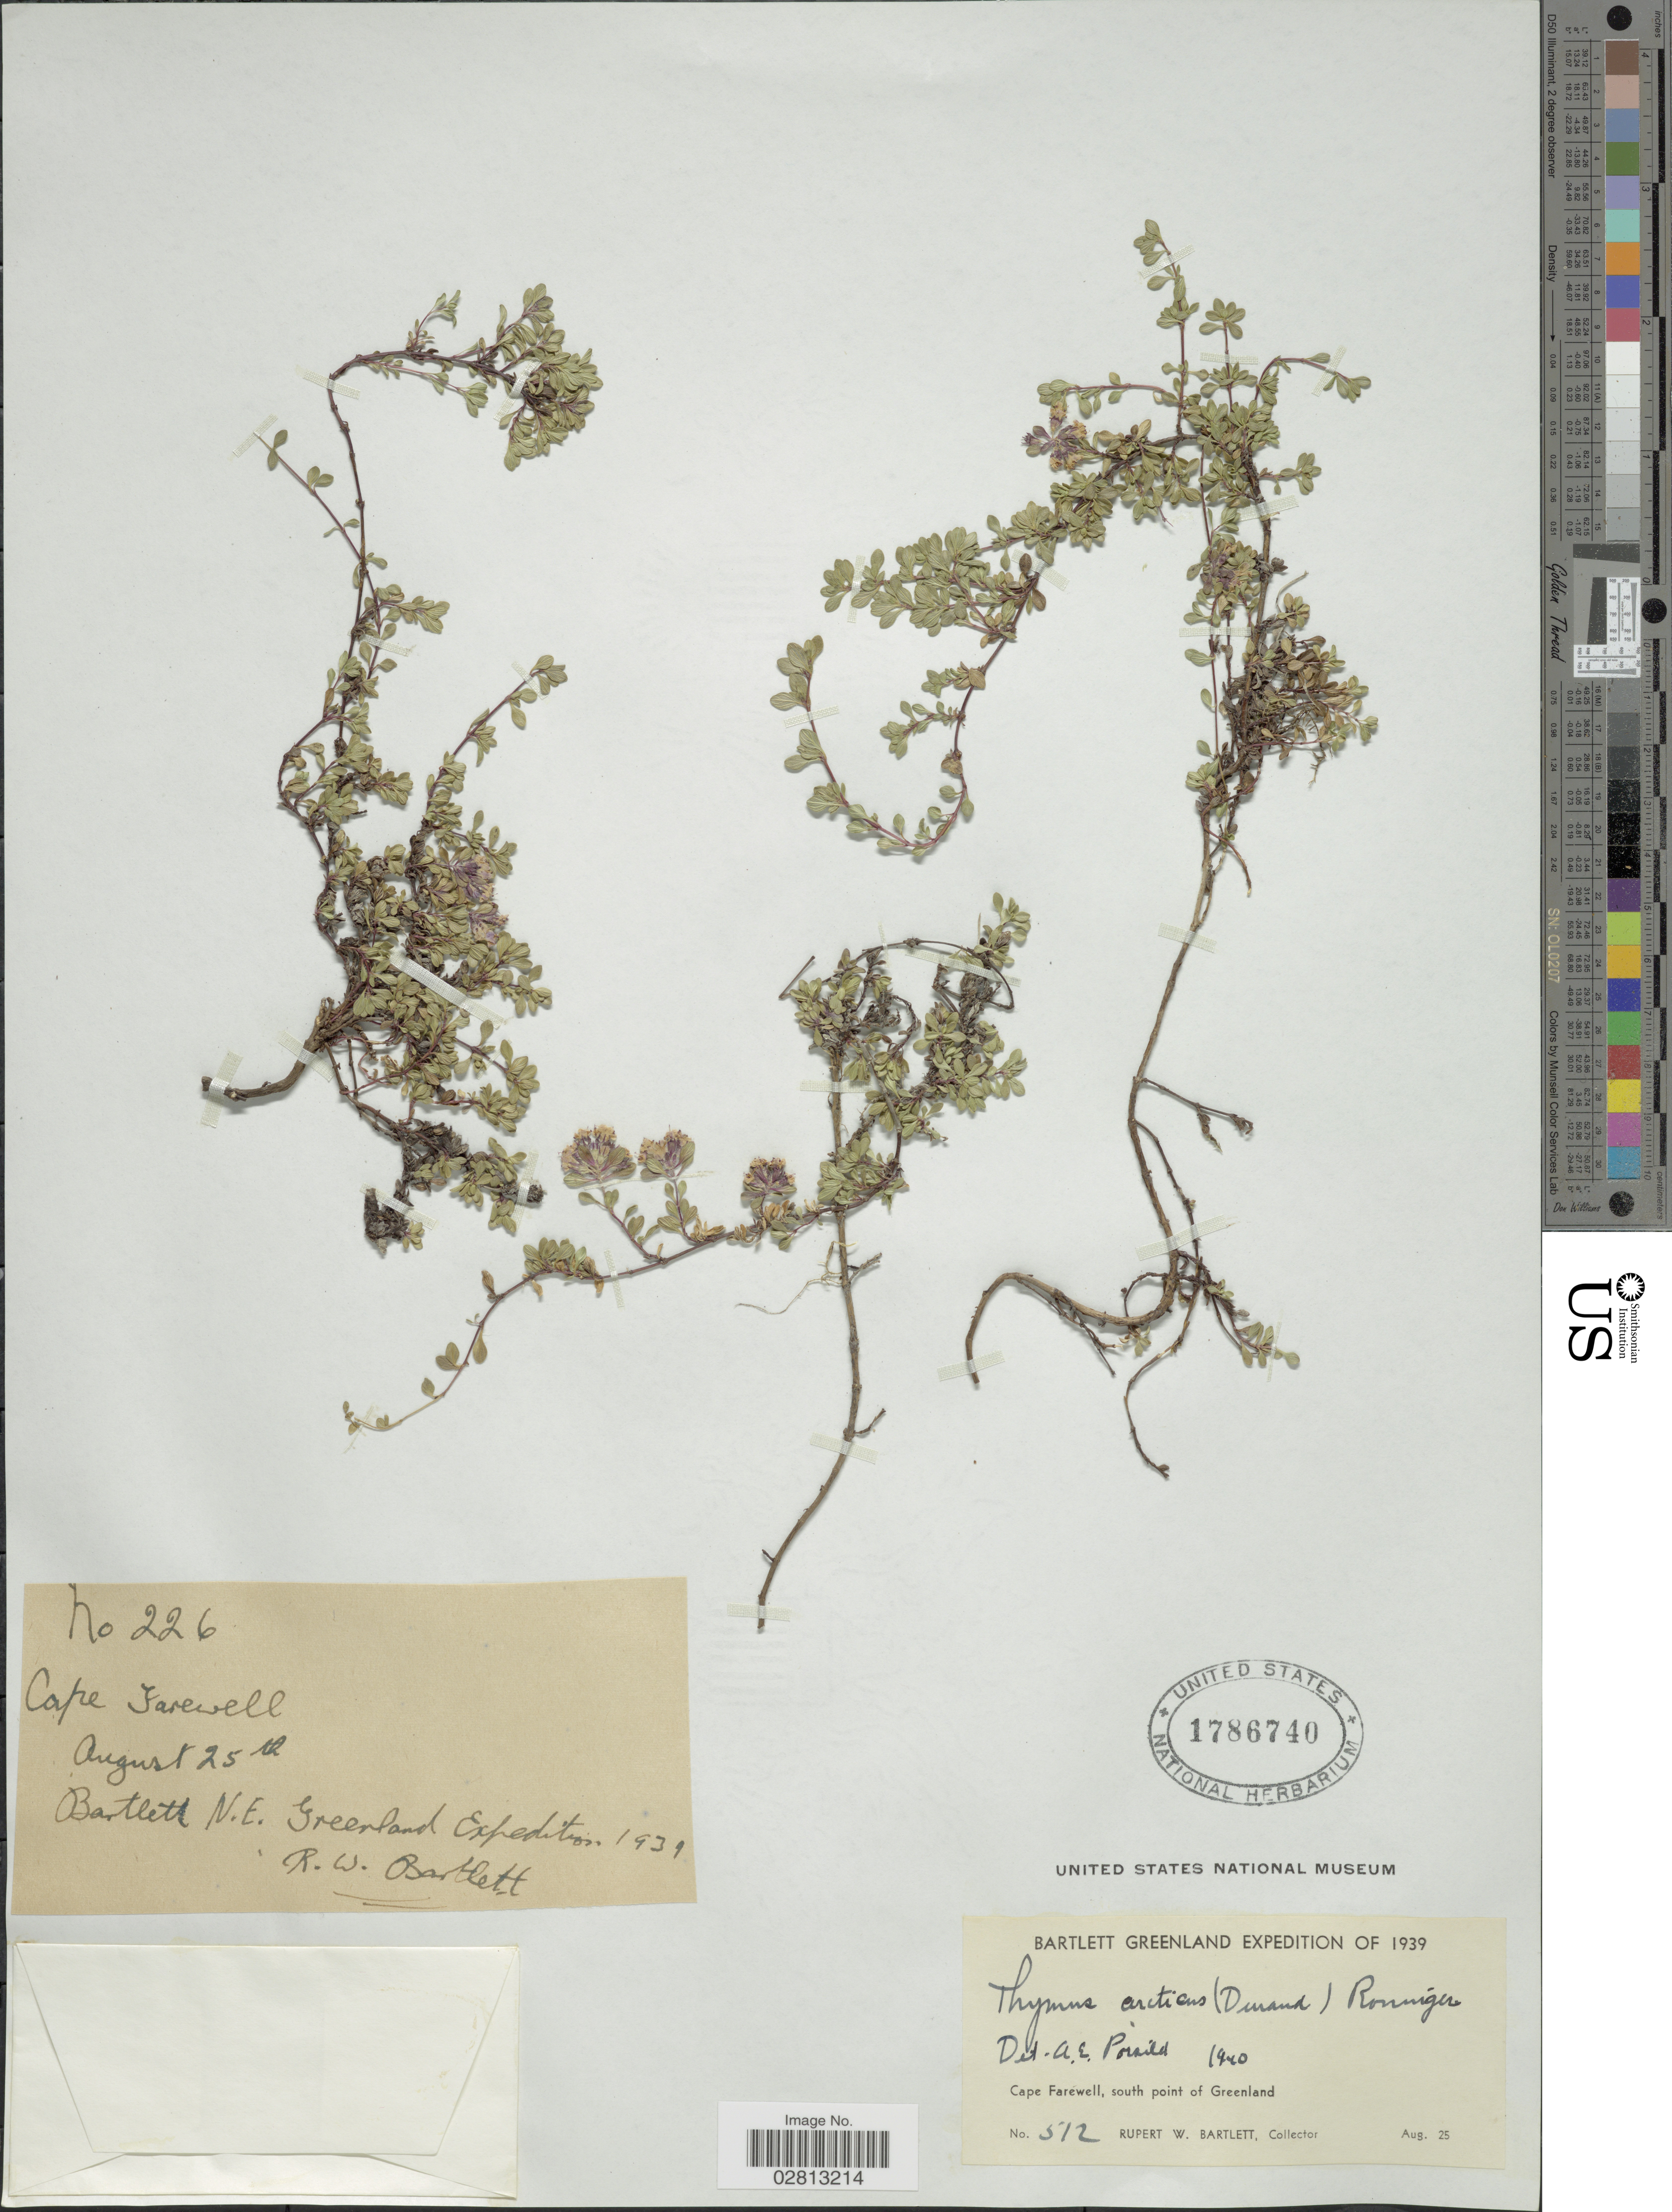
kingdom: Plantae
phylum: Tracheophyta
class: Magnoliopsida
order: Lamiales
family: Lamiaceae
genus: Thymus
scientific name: Thymus arcticus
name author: Ronniger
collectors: R. W. Bartlett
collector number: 512/226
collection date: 1939-08-25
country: Greenland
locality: Cape Farewell, south point of Greenland.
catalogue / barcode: US 1786740